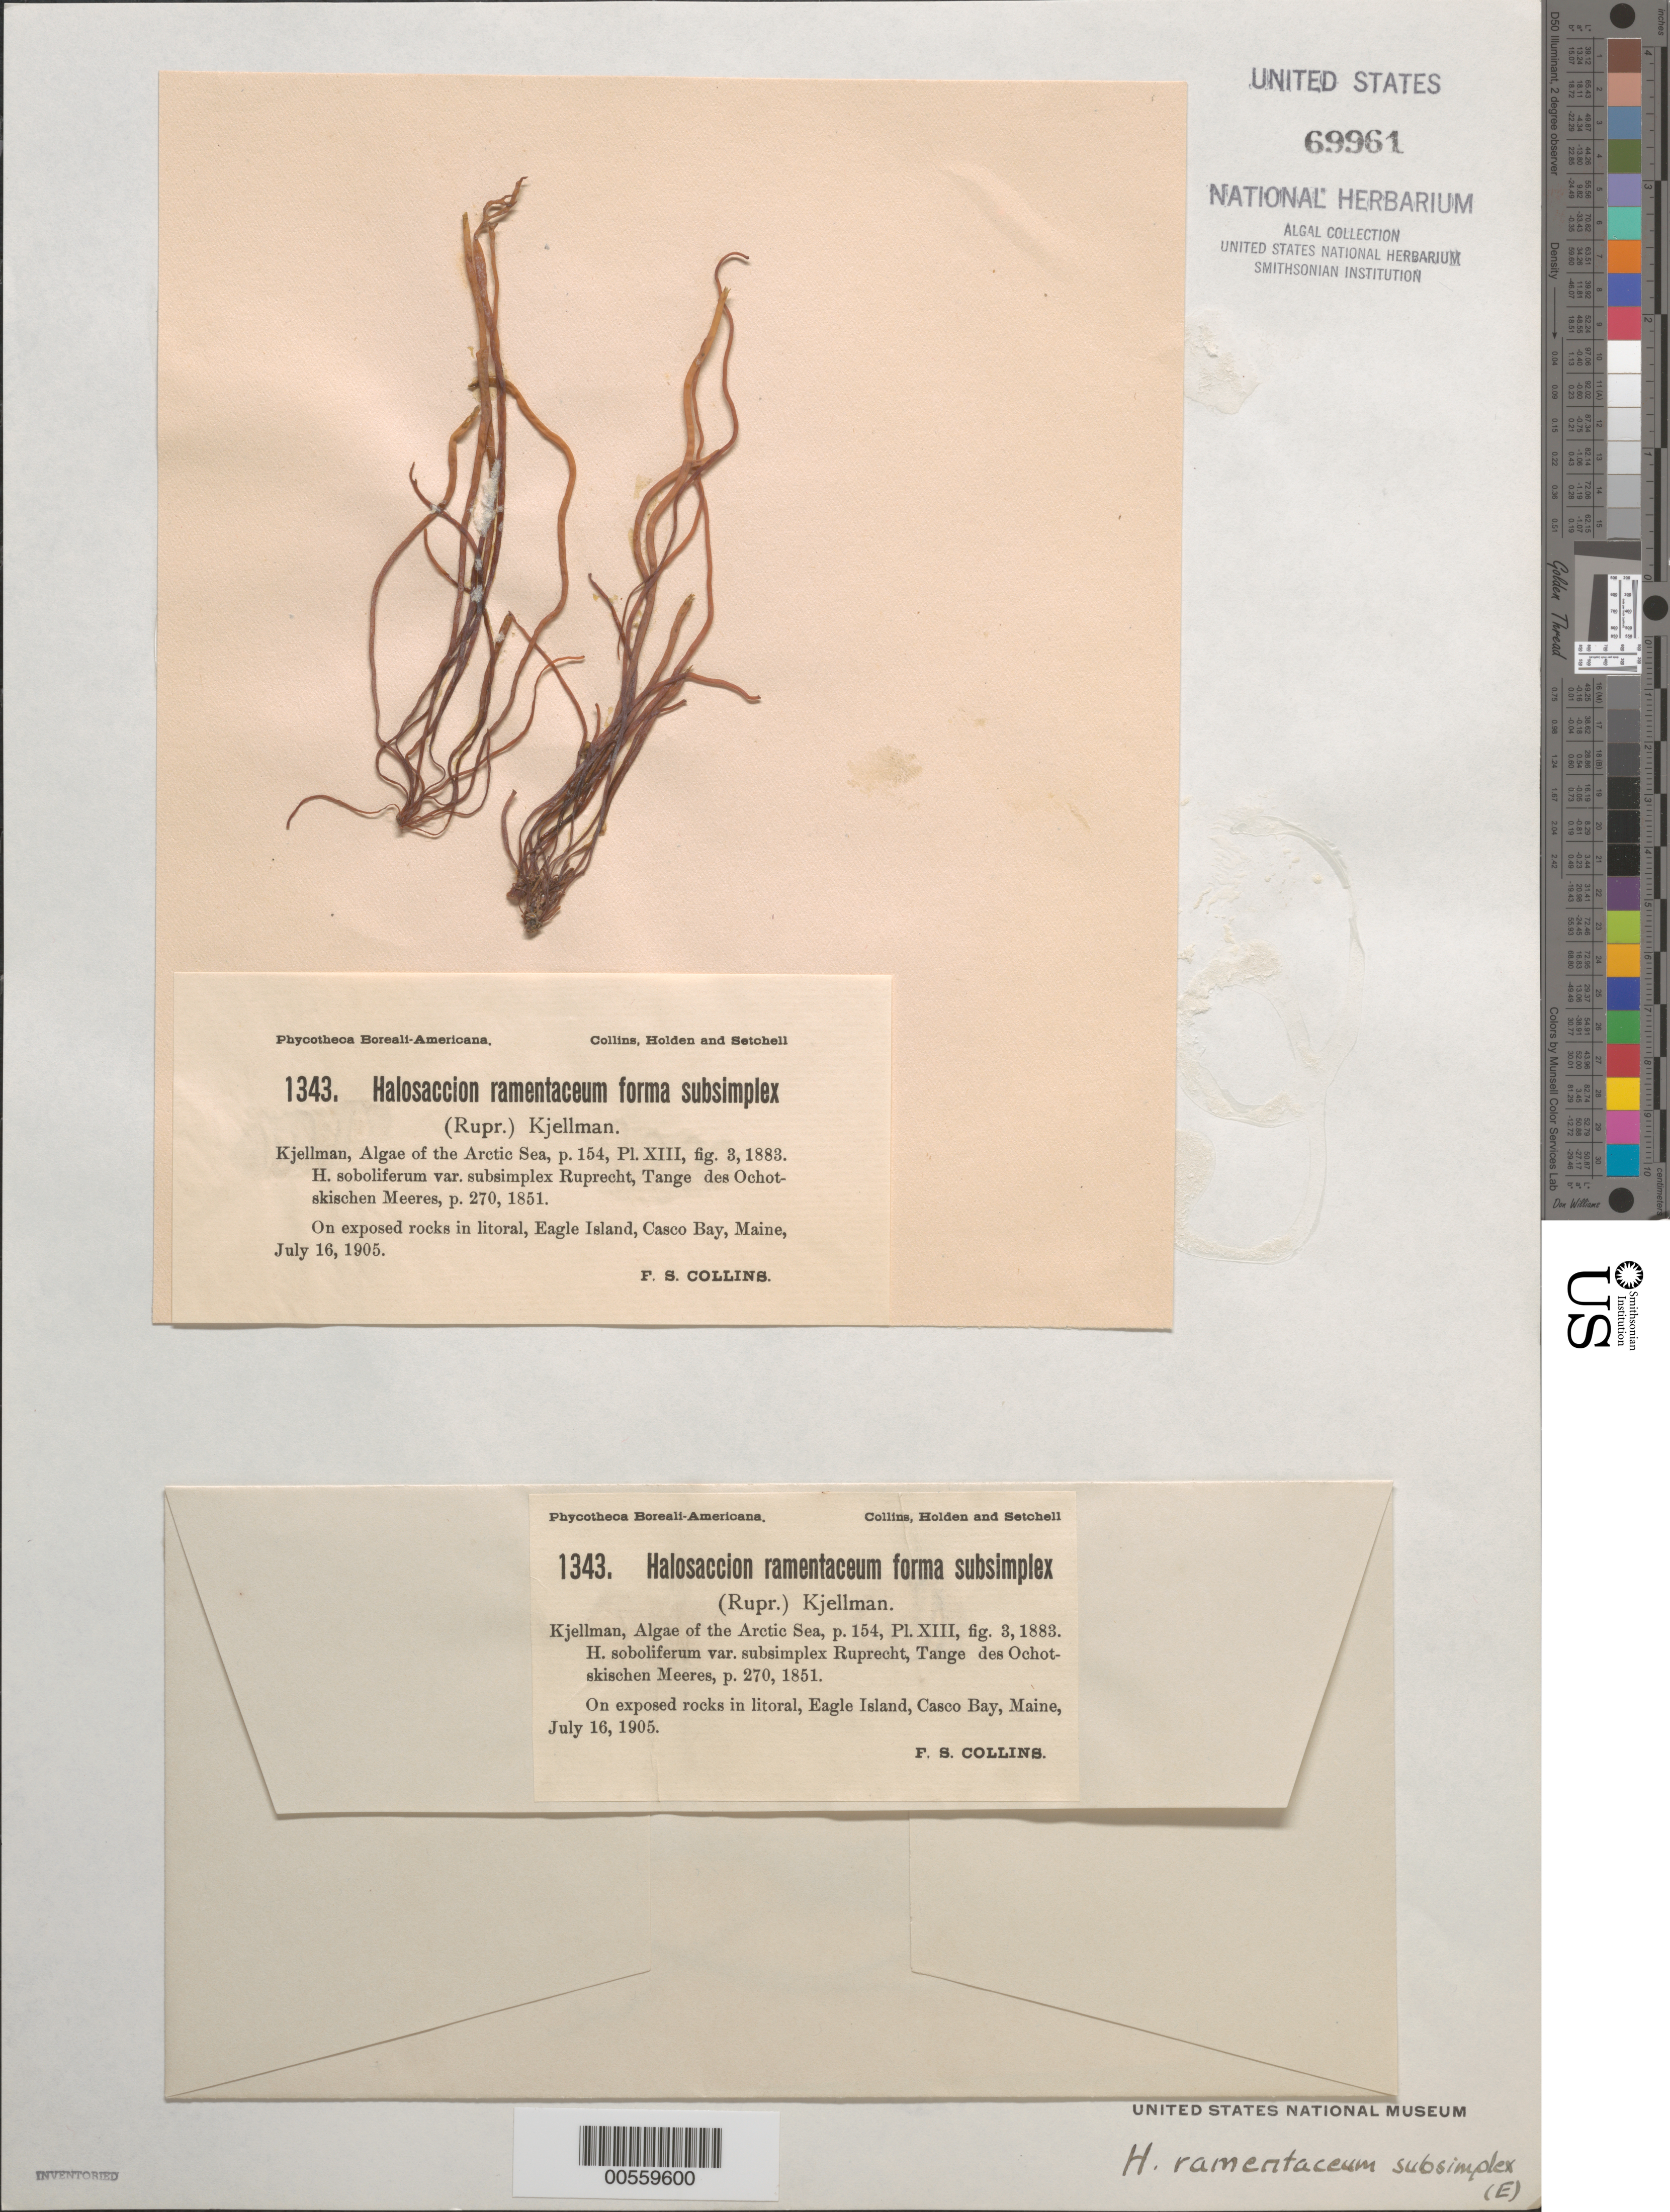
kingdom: Plantae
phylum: Rhodophyta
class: Florideophyceae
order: Palmariales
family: Palmariaceae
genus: Devaleraea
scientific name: Devaleraea ramentacea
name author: (L.) Guiry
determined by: Algae name updating Project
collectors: F. Collins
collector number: PB-A 1343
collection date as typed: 16 Jul 1905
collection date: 1905-07-16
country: United States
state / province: Maine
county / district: Cumberland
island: Eagle Island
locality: Casco Bay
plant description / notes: Collins, Holden & Setchell, Phycotheca Boreali-Americana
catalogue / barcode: US 69961